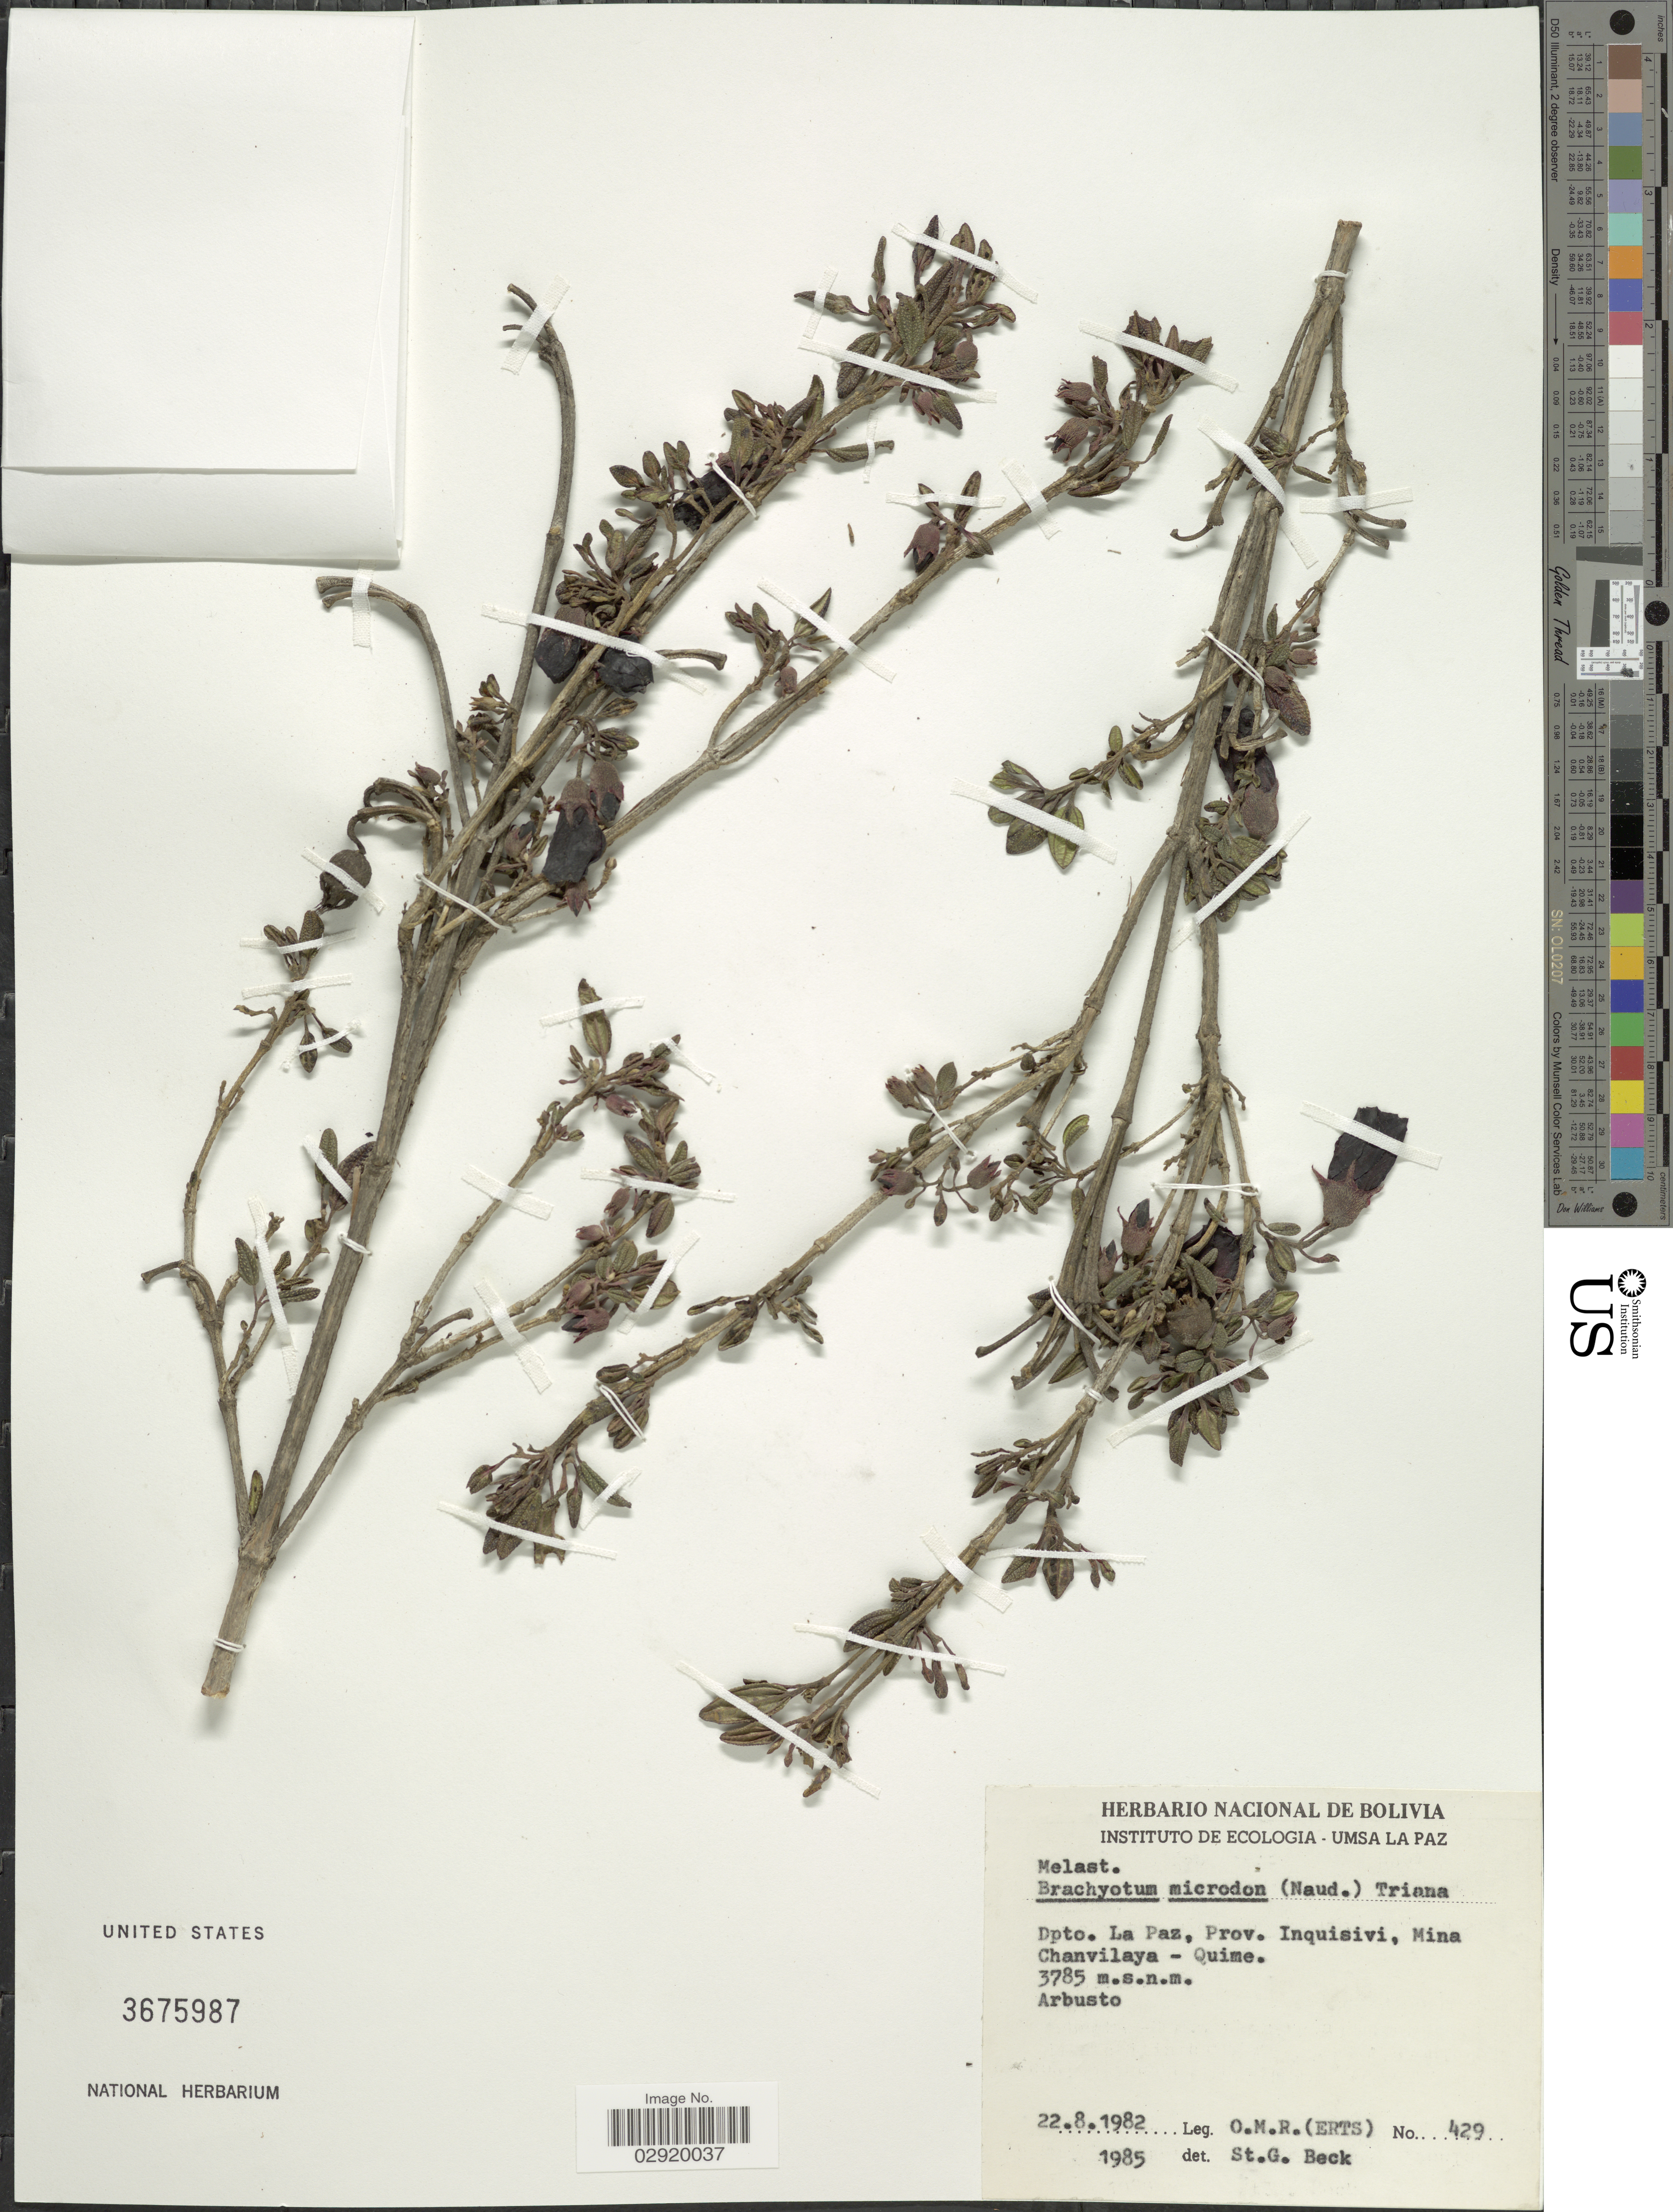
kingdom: Plantae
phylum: Tracheophyta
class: Magnoliopsida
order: Myrtales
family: Melastomataceae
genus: Brachyotum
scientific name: Brachyotum microdon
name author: (Naudin) Triana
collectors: O. M. R.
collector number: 429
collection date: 1982-08-22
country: Bolivia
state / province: La Paz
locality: Dpto. La Paz, Prov. Inquisivi, Mina Chanvilaya - Quime.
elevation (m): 3785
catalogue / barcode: US 3675987